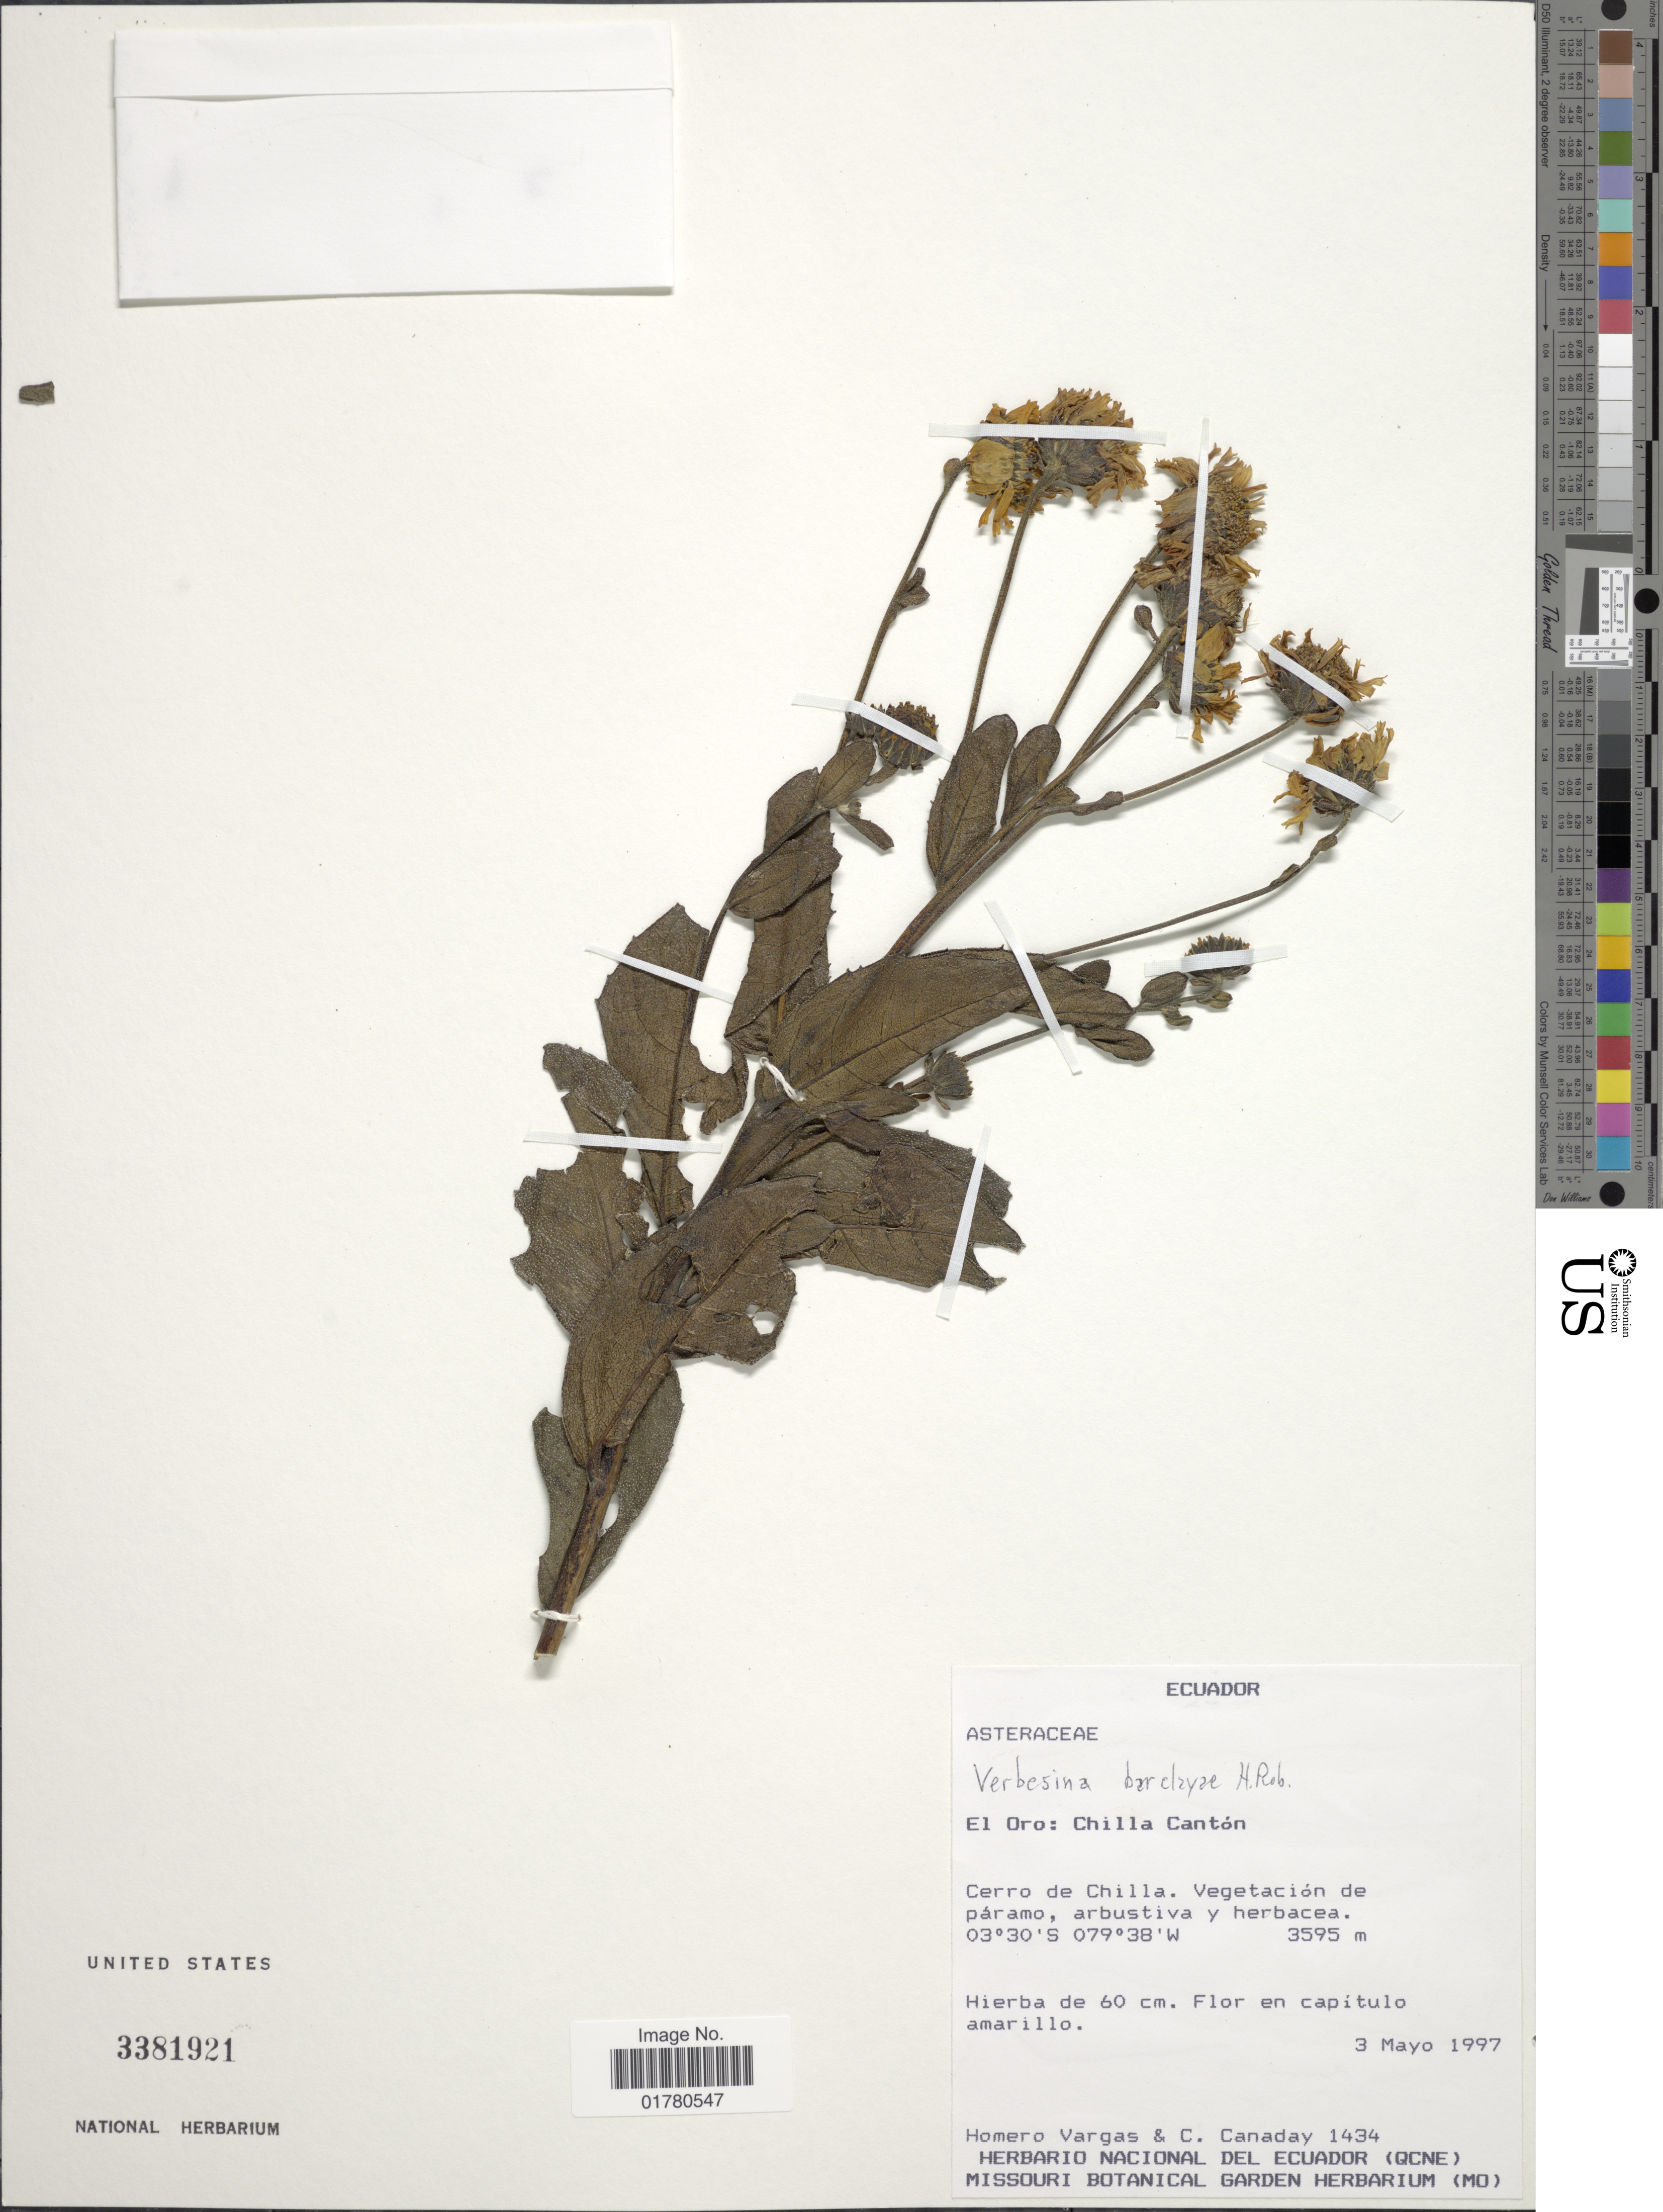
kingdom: Plantae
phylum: Tracheophyta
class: Magnoliopsida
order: Asterales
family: Asteraceae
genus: Verbesina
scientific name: Verbesina barclayae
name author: H. Rob.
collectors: H. Vargas & C. Canaday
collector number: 1434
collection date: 1997-05-03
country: Ecuador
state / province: El Oro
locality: Chilla Cantón, Cerro de Chilla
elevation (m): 3595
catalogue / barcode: US 3381921